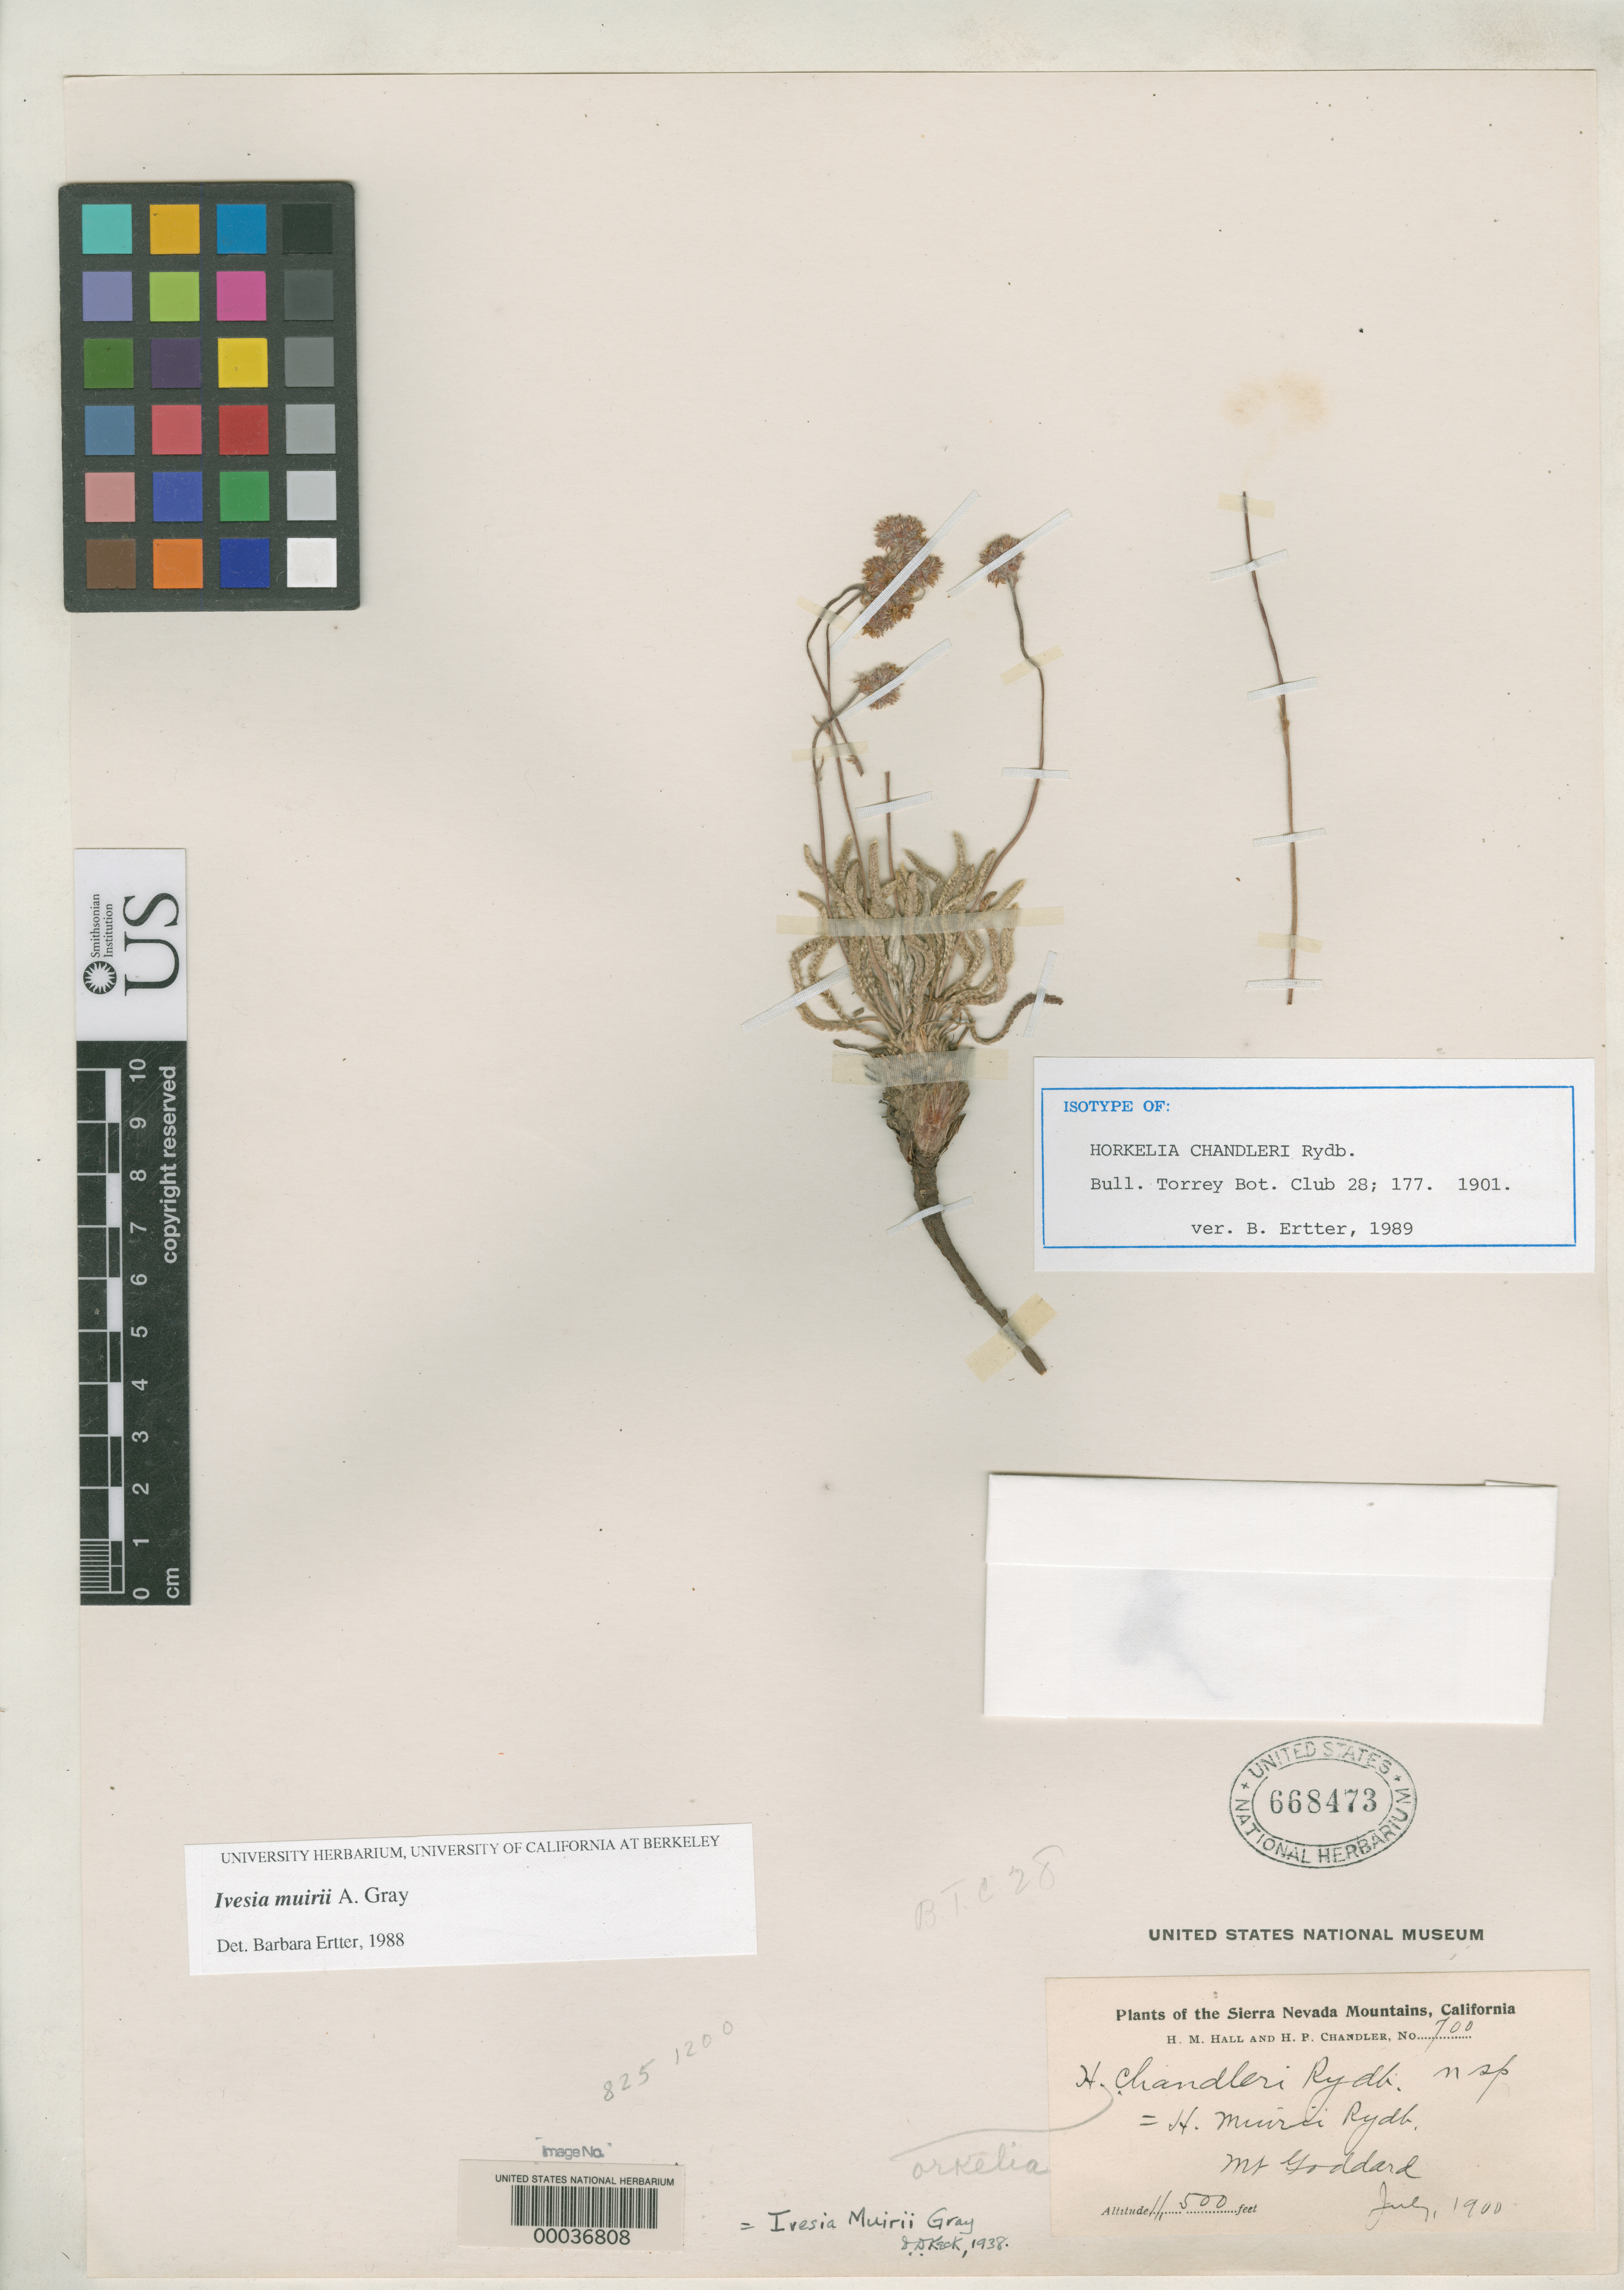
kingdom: Plantae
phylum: Tracheophyta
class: Magnoliopsida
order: Rosales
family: Rosaceae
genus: Horkelia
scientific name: Horkelia chandleri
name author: Rydb.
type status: Isotype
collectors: H. M. Hall & H. Chandler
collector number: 700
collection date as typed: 24 Jul 1900 to 26 Jul 1900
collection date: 1900-07-24/1900-07-26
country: United States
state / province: California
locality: Mt. Goddard.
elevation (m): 3450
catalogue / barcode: US 668473